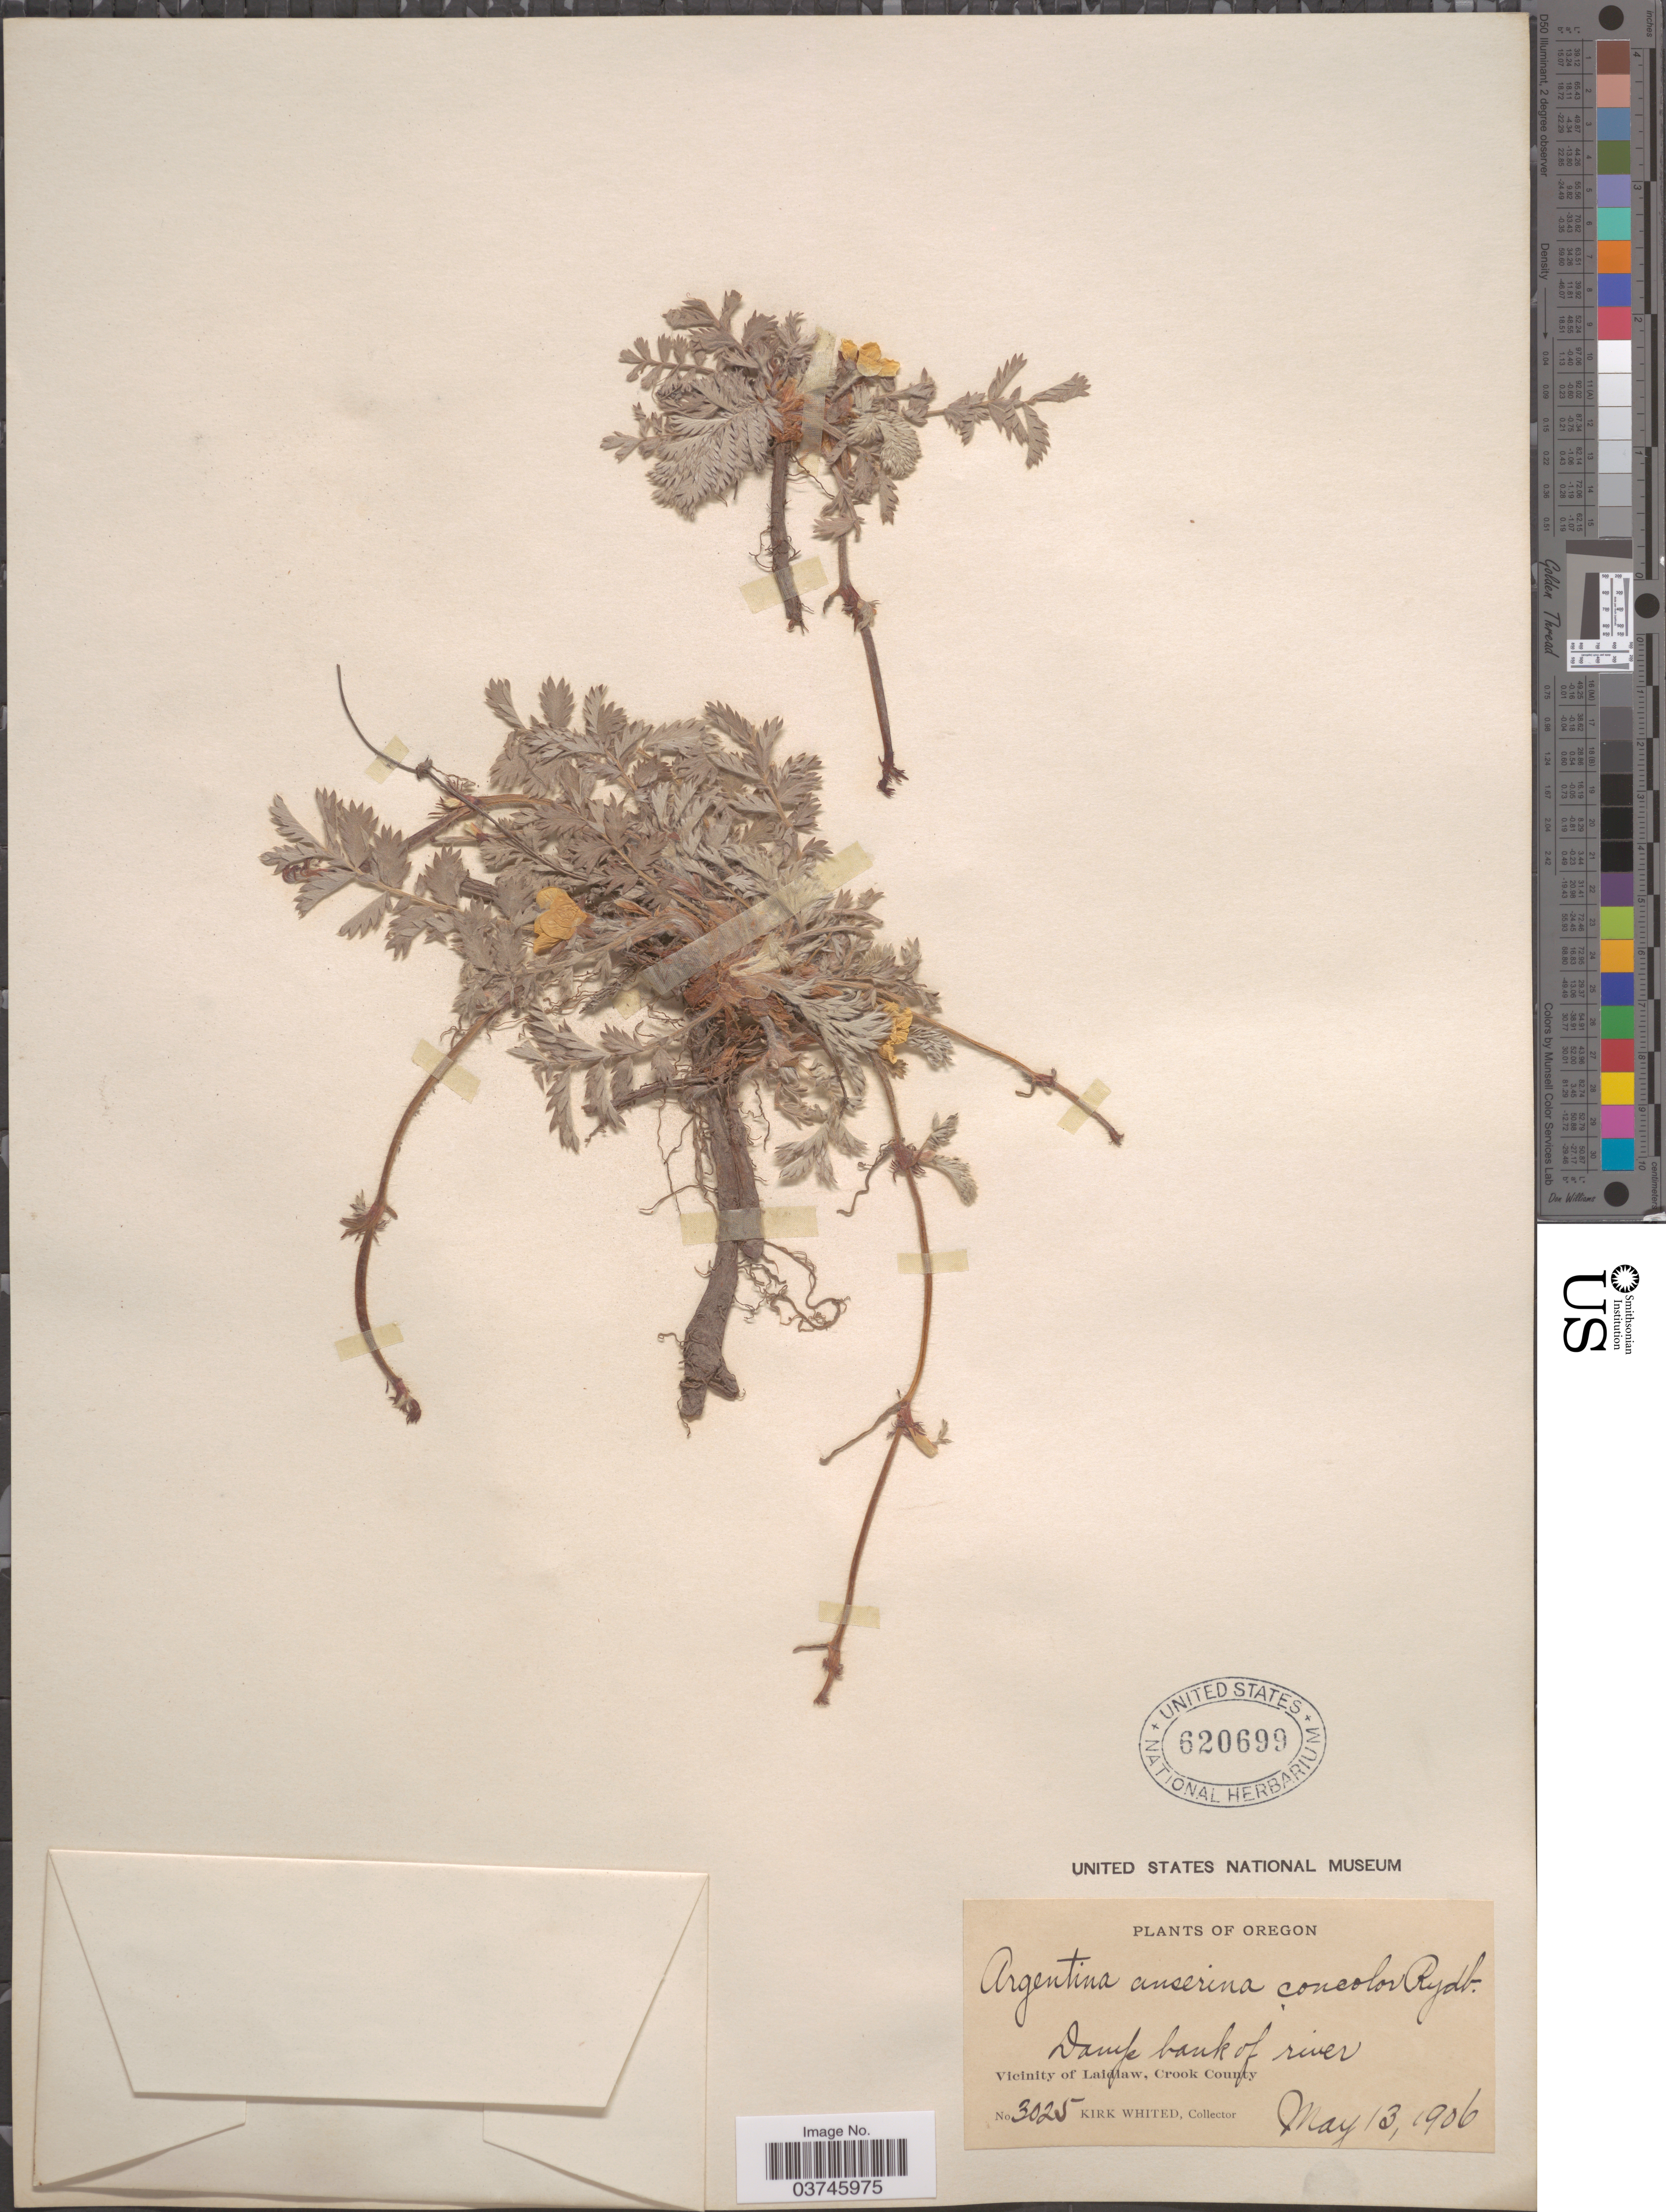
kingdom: Plantae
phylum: Tracheophyta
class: Magnoliopsida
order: Rosales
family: Rosaceae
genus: Argentina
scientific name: Argentina anserina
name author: (L.) Rydb.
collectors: K. Whited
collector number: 3025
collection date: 1906-05-13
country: United States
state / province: Oregon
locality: Damp bank of river. Vicinity of Laidlaw, Crook County.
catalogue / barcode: US 620699